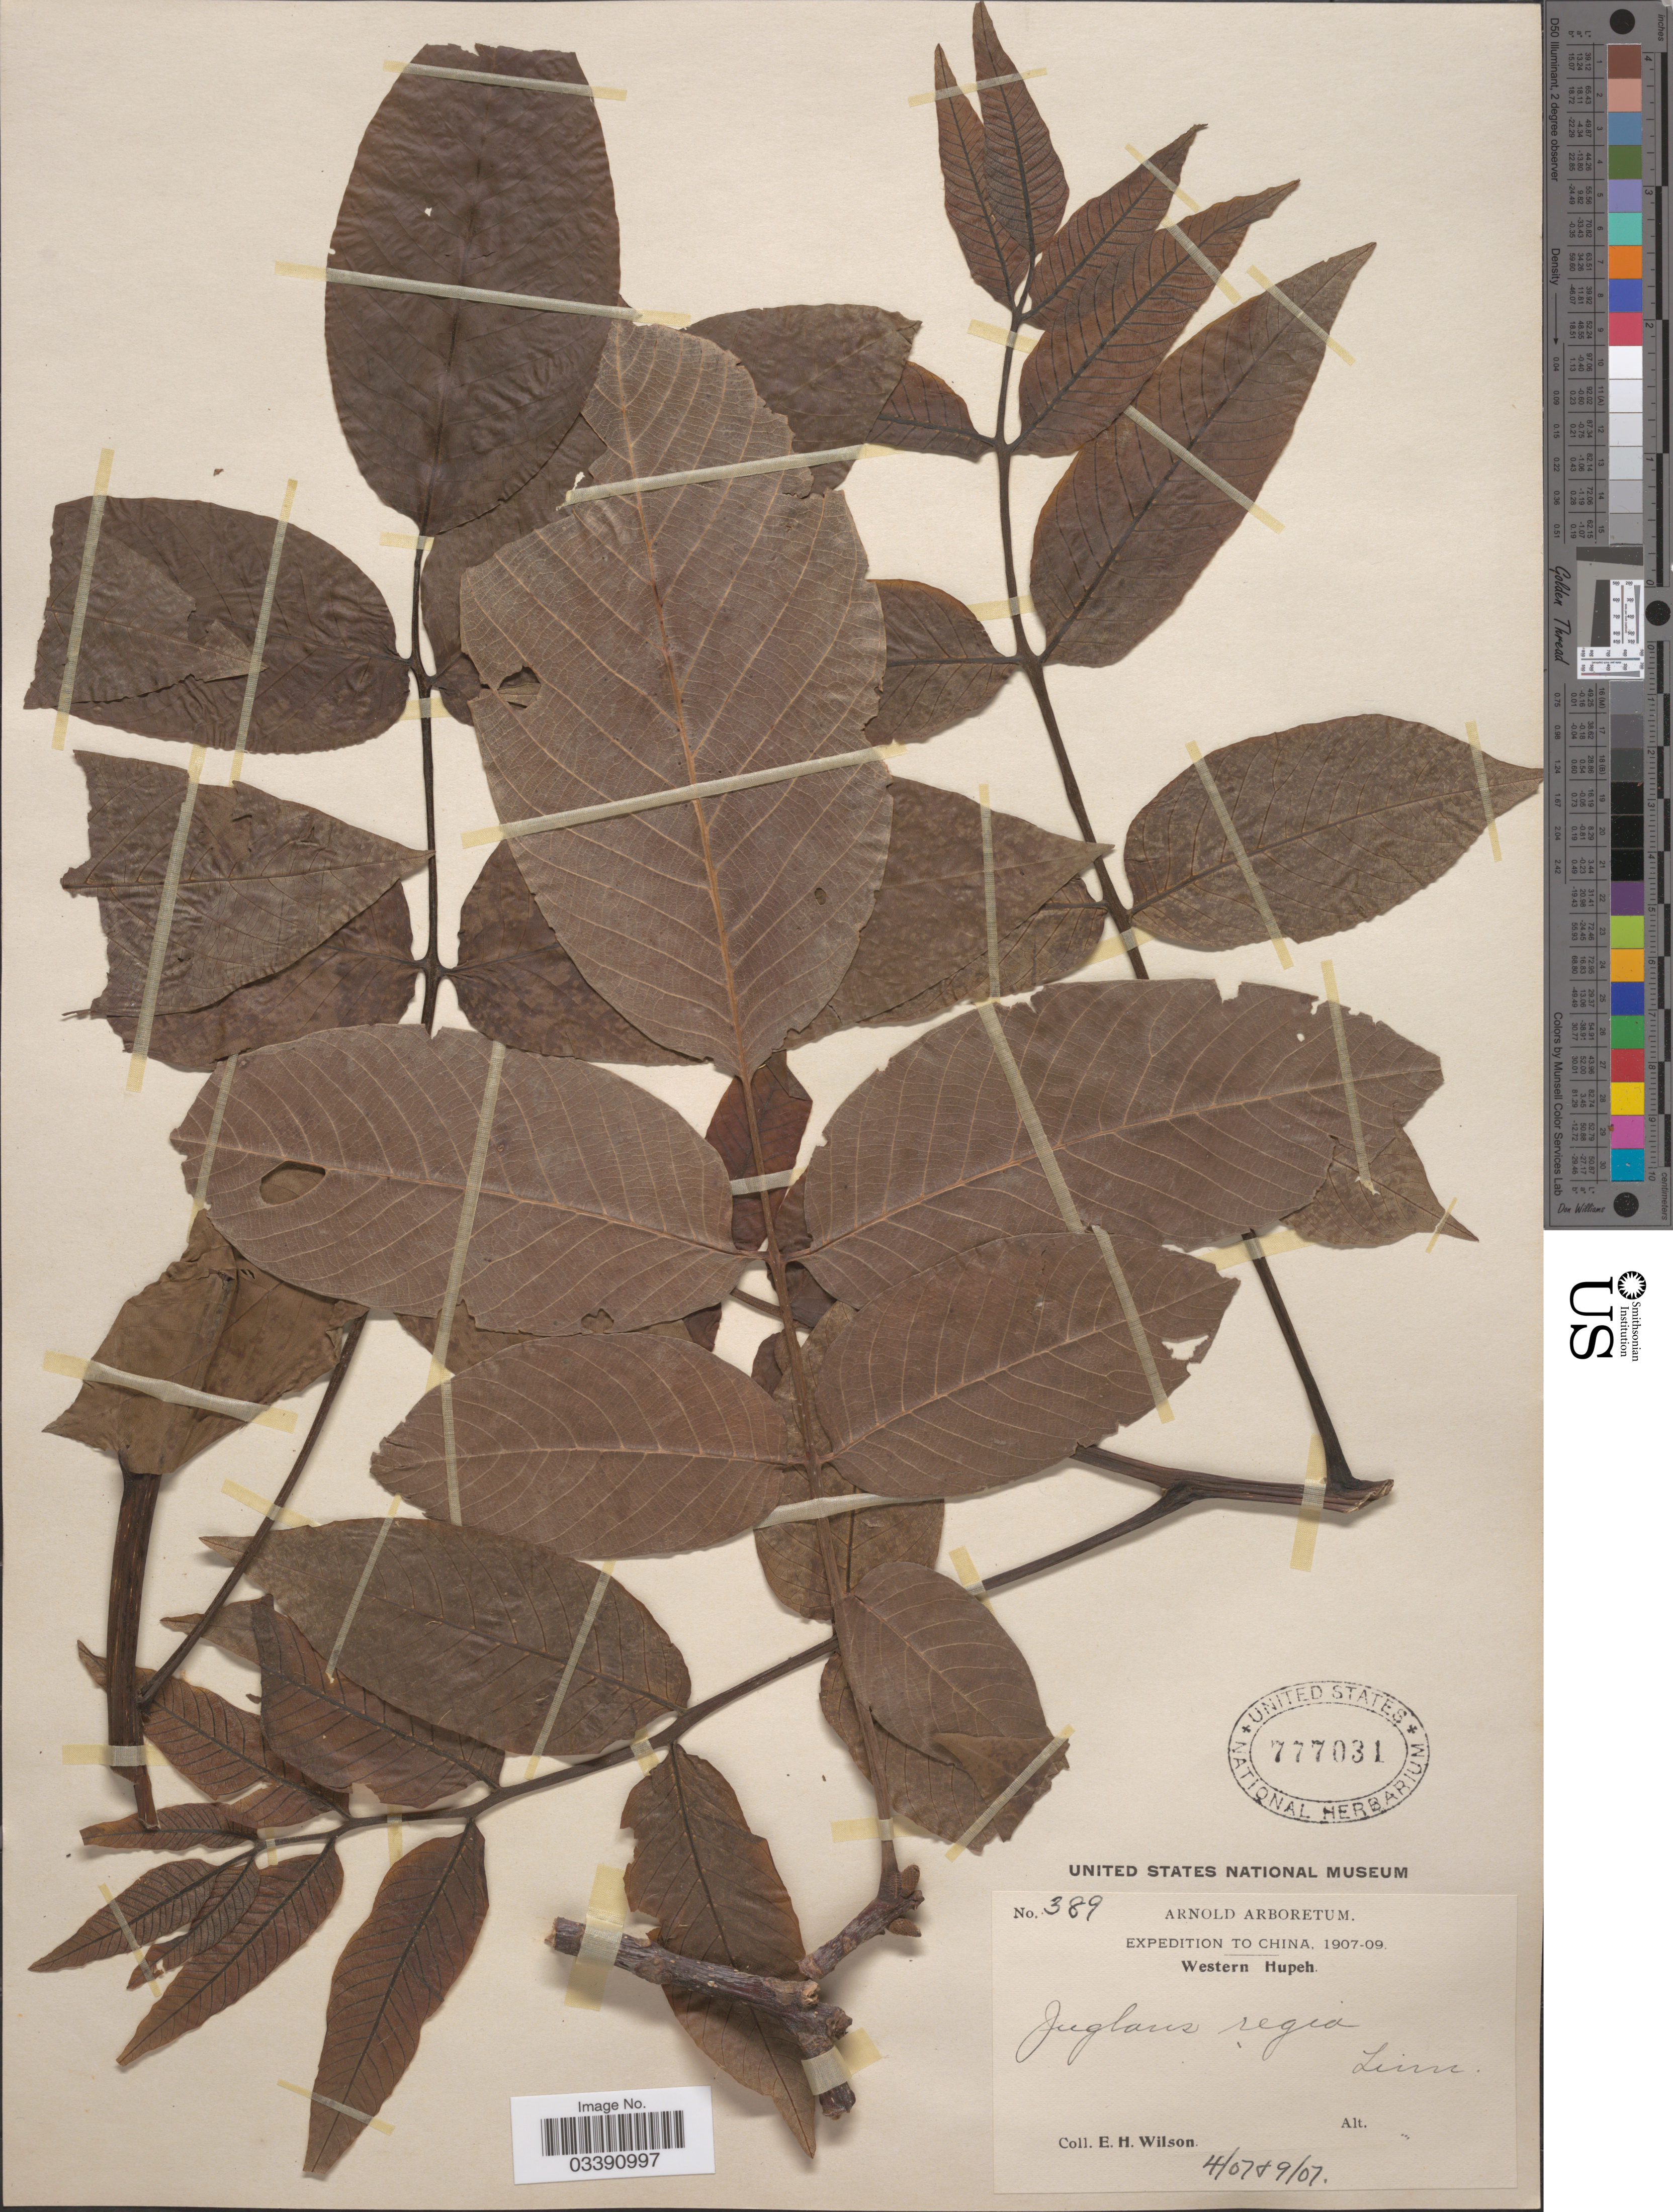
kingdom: Plantae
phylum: Tracheophyta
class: Magnoliopsida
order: Fagales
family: Juglandaceae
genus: Juglans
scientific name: Juglans regia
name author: L.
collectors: E. Wilson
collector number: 389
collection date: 1907-04/1907-09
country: China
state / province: Hubei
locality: Western Hupeh.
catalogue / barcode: US 777031